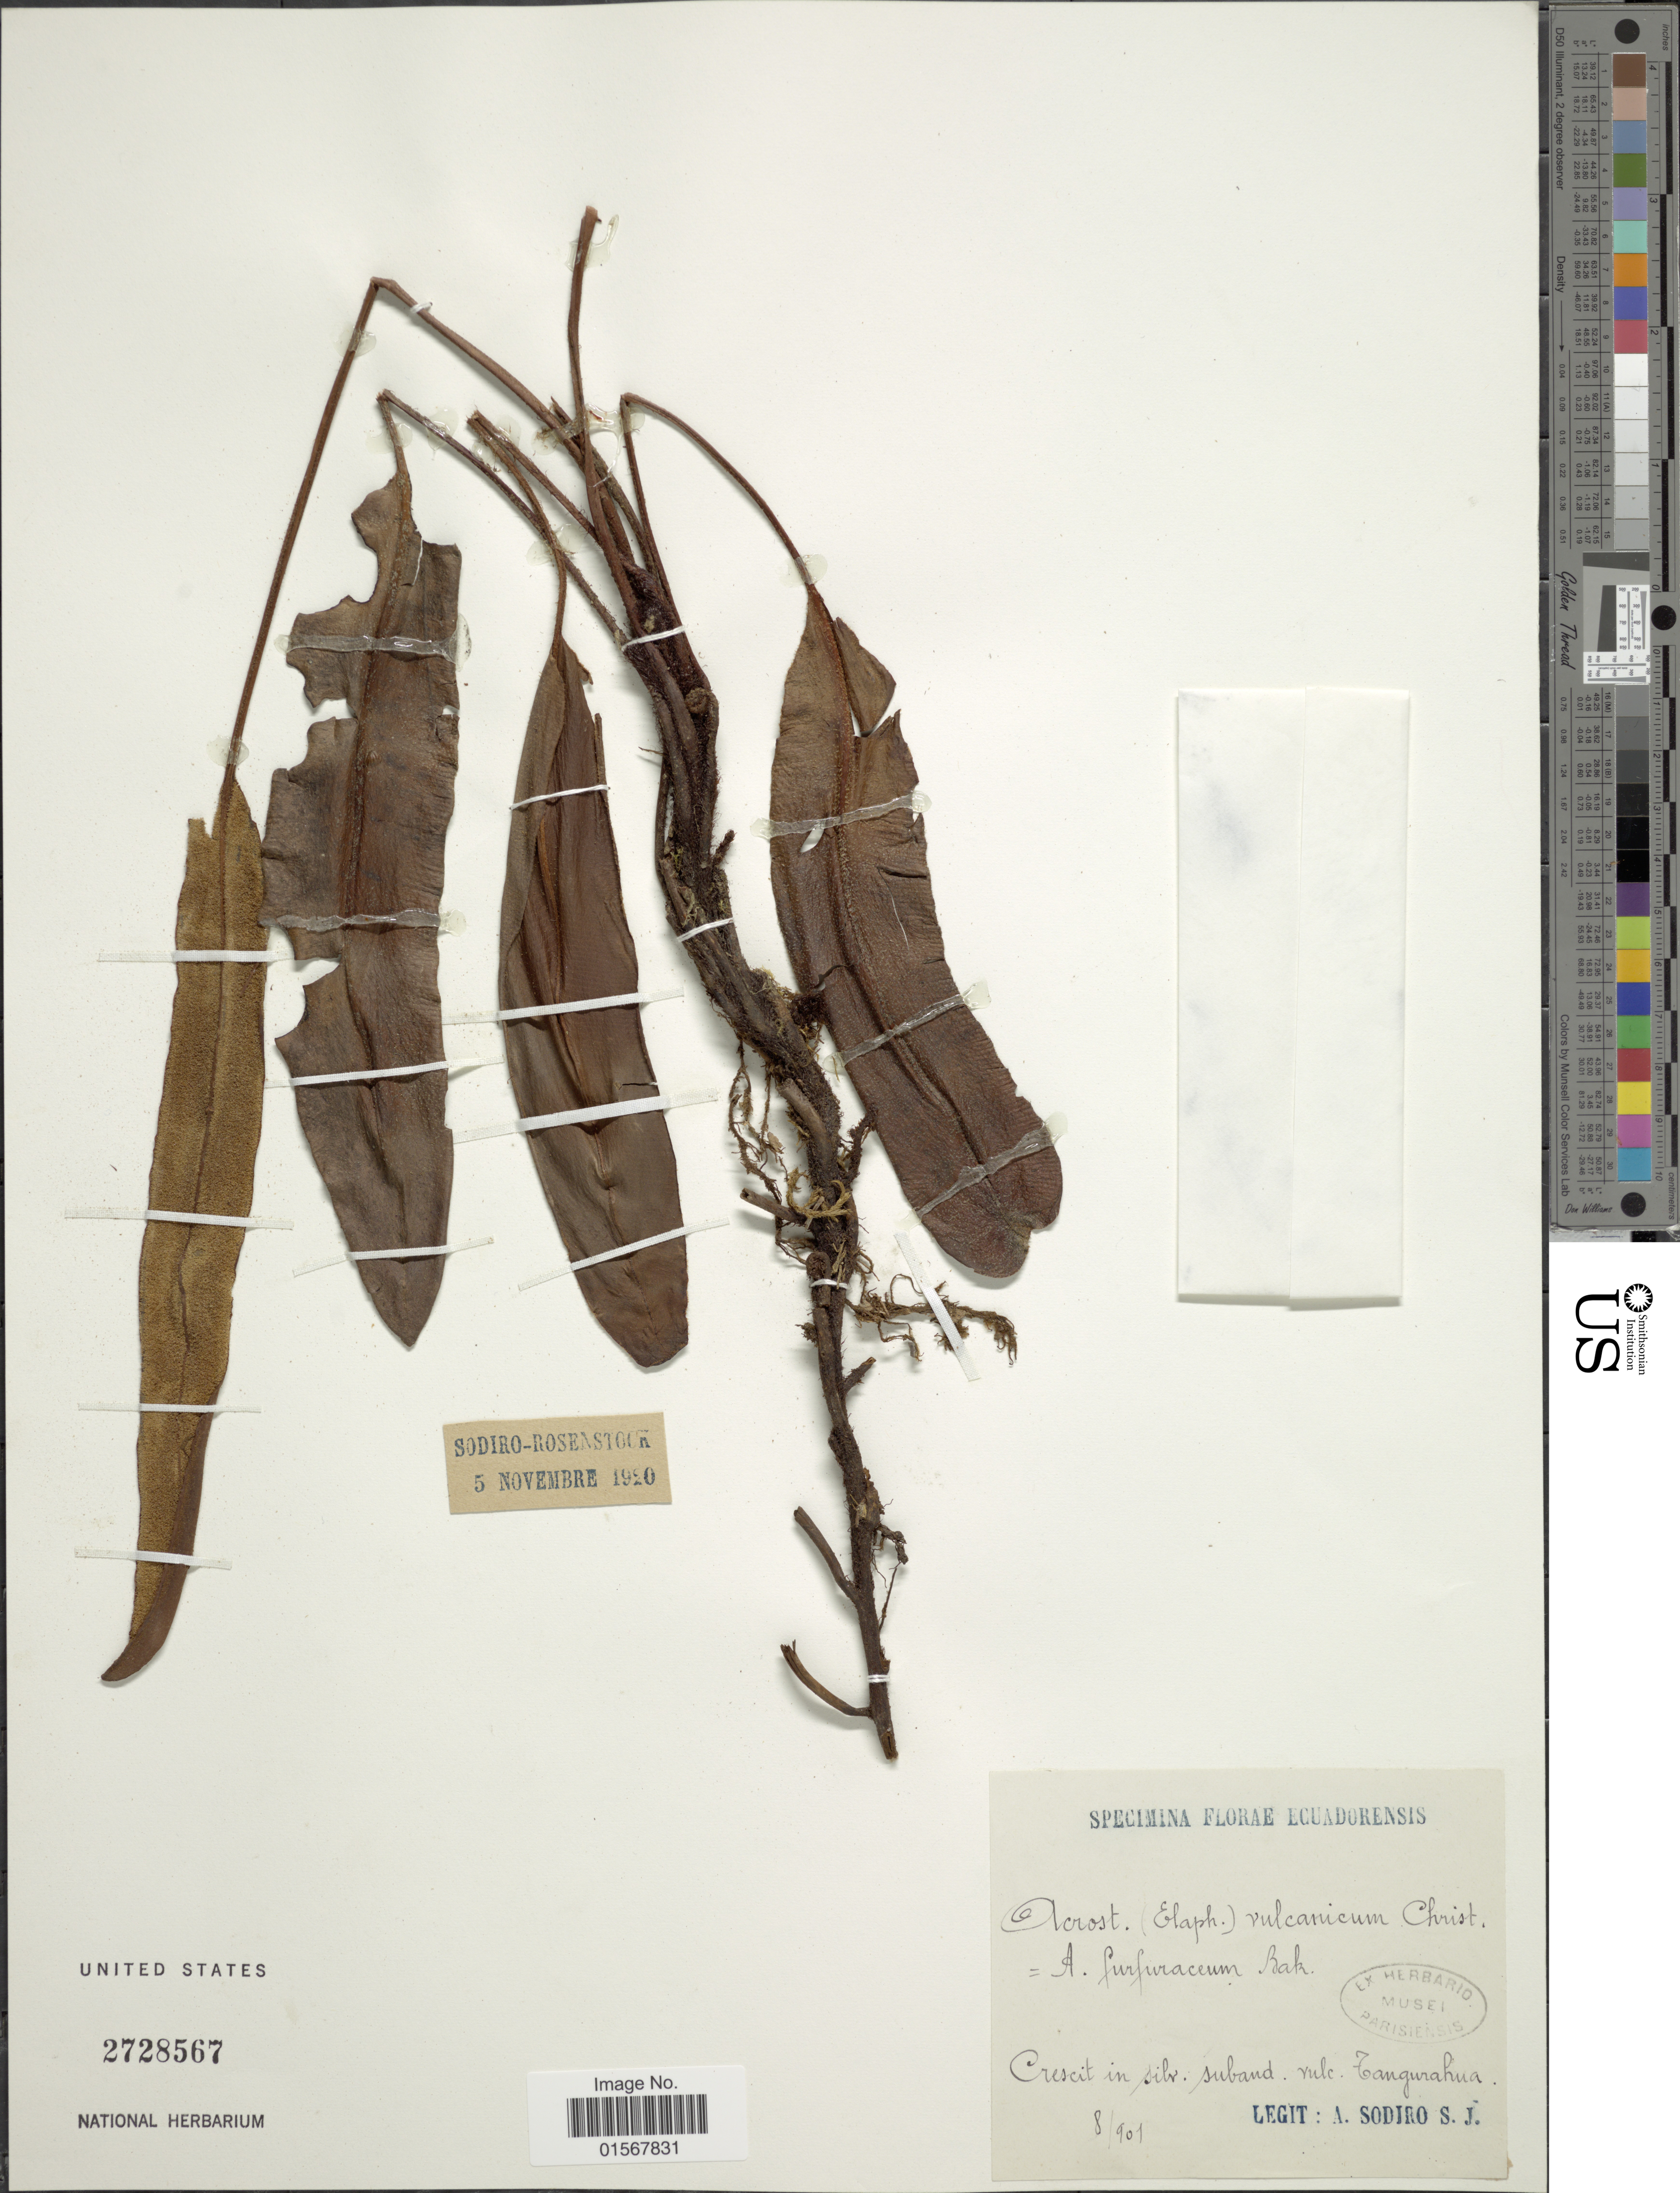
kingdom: Plantae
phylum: Tracheophyta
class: Polypodiopsida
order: Polypodiales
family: Dryopteridaceae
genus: Elaphoglossum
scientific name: Elaphoglossum vulcanicum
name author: Christ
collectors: A. Sodiro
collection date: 1901-08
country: Ecuador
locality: Crescit in silv, suband, vulc. Tangurahua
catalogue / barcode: US 2728567